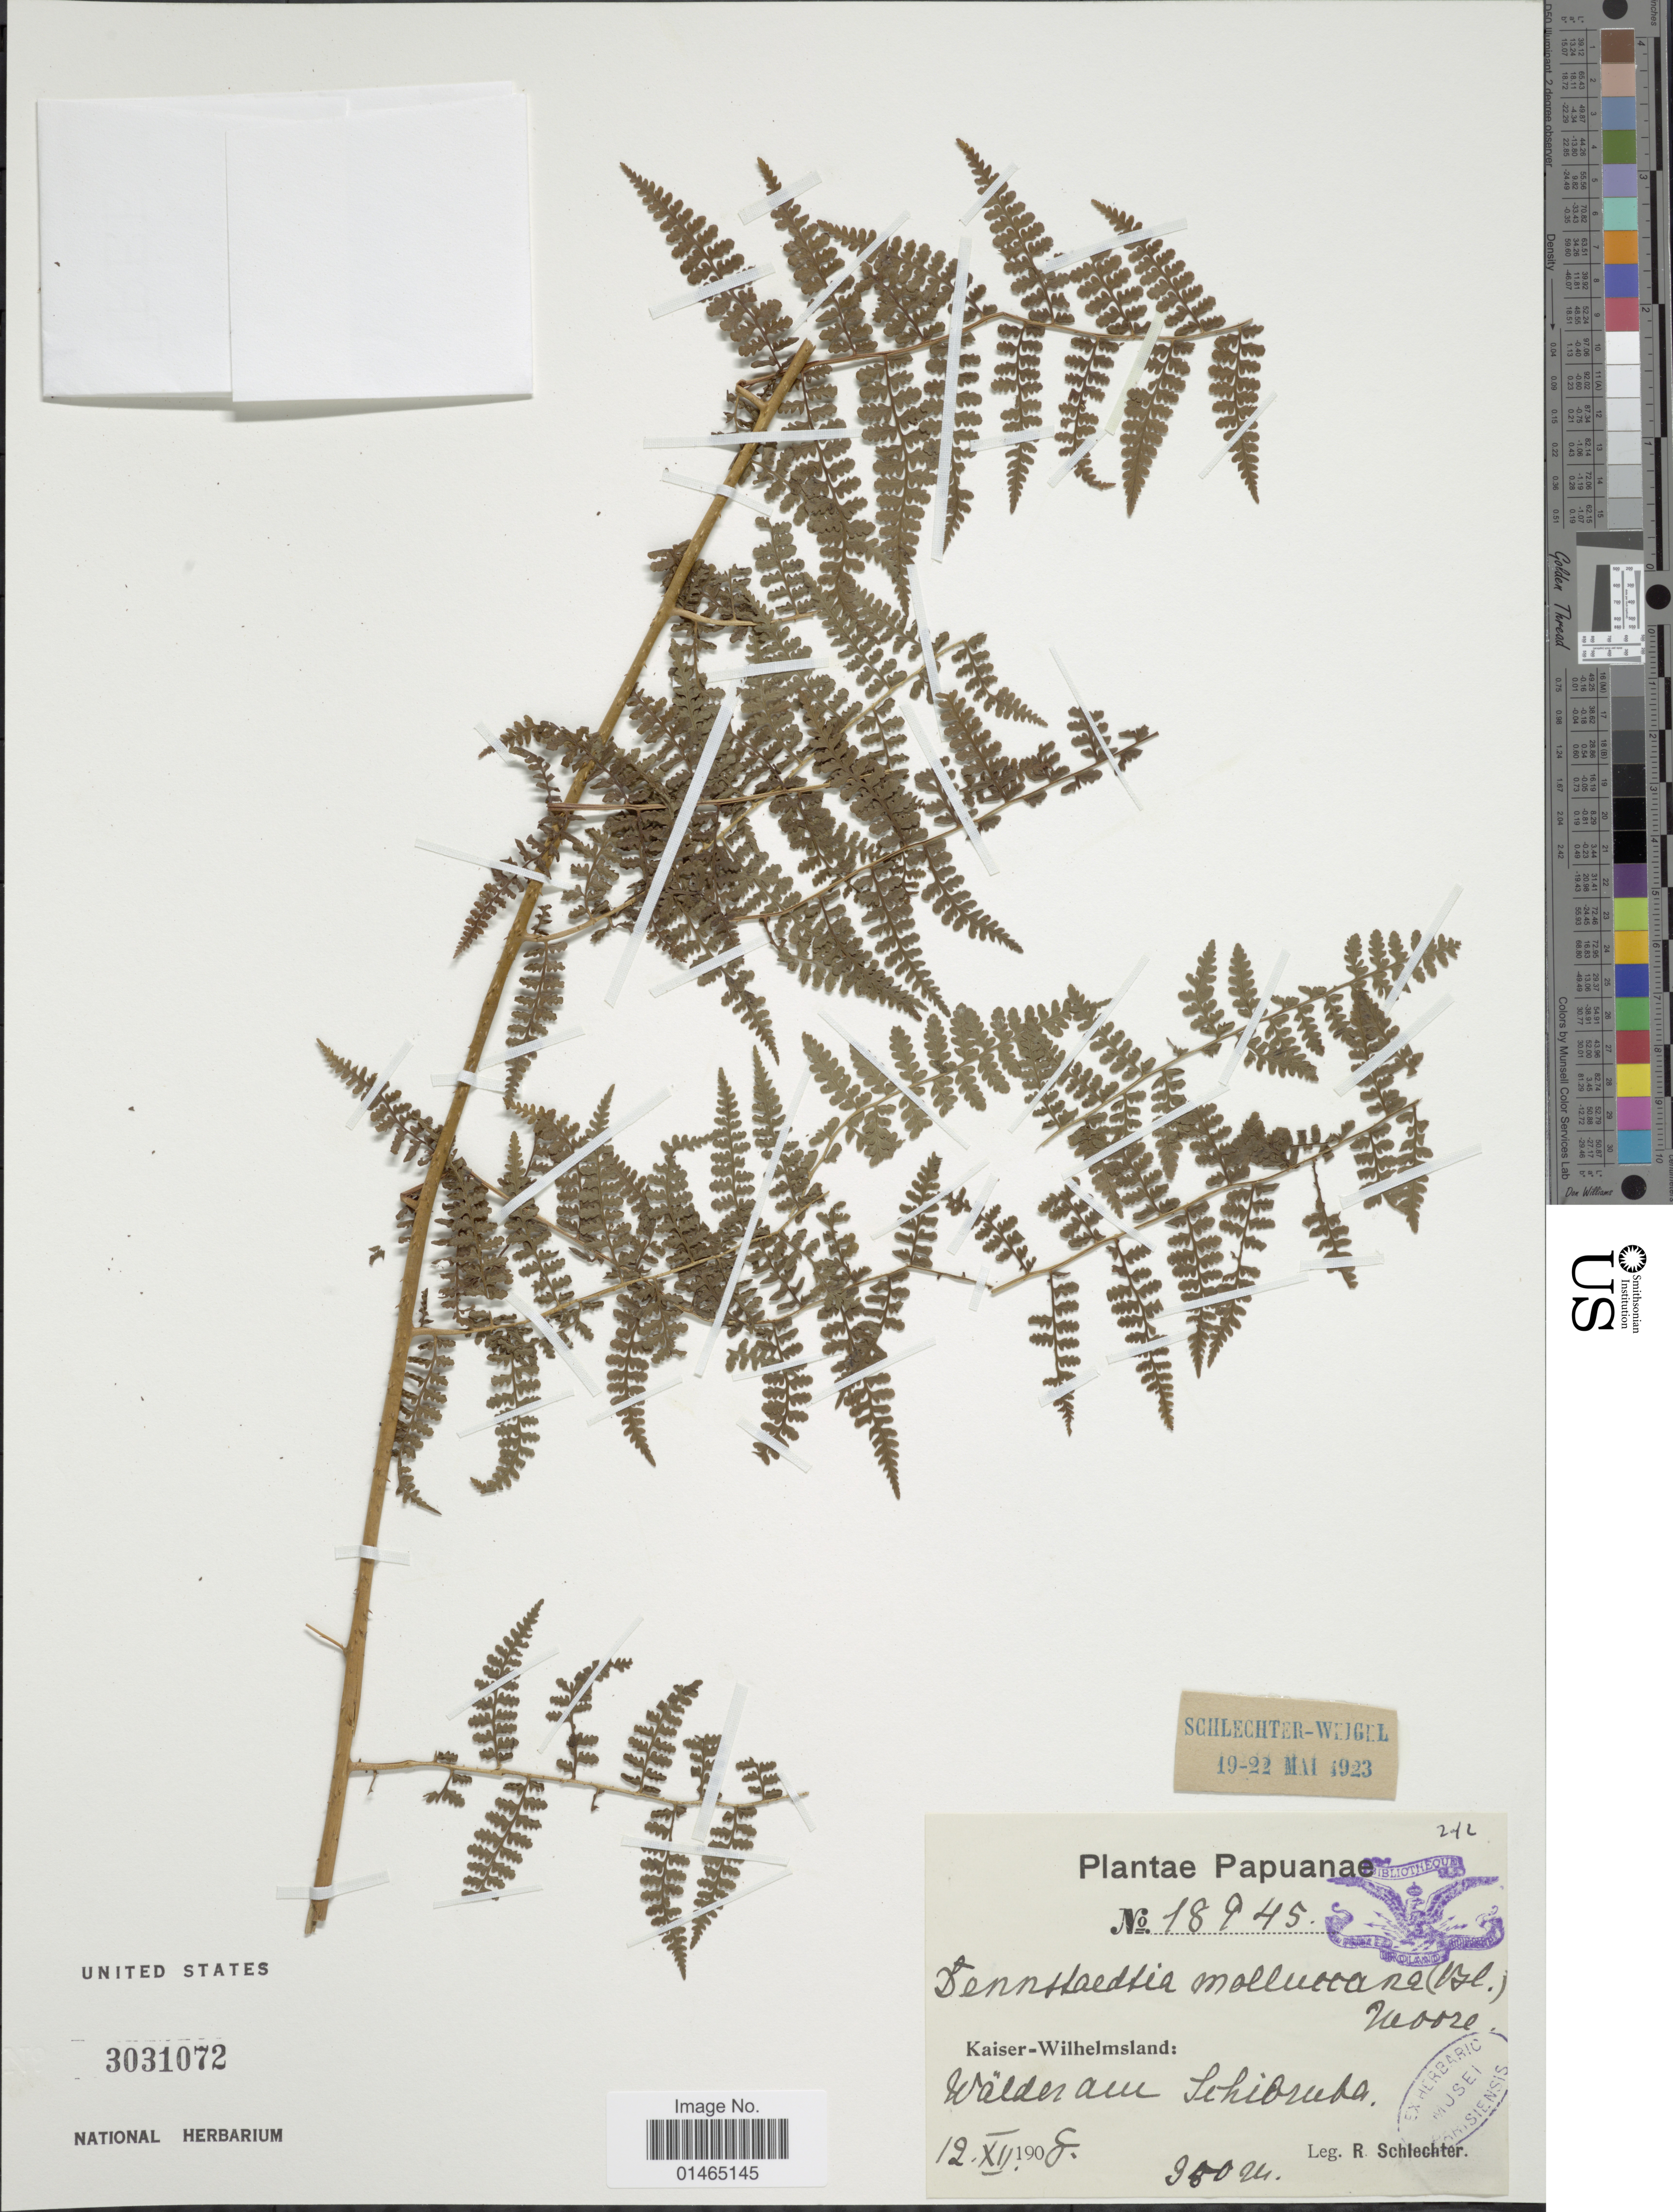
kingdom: Plantae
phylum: Tracheophyta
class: Polypodiopsida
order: Polypodiales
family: Dennstaedtiaceae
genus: Dennstaedtia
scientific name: Dennstaedtia moluccana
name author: (Blume) T. Moore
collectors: F. R. R. Schlechter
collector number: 18945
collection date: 1908-12-12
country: Papua New Guinea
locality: Kaiser-Wilhelmsland: Wälder am Sehibruba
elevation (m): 350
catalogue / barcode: US 3031072